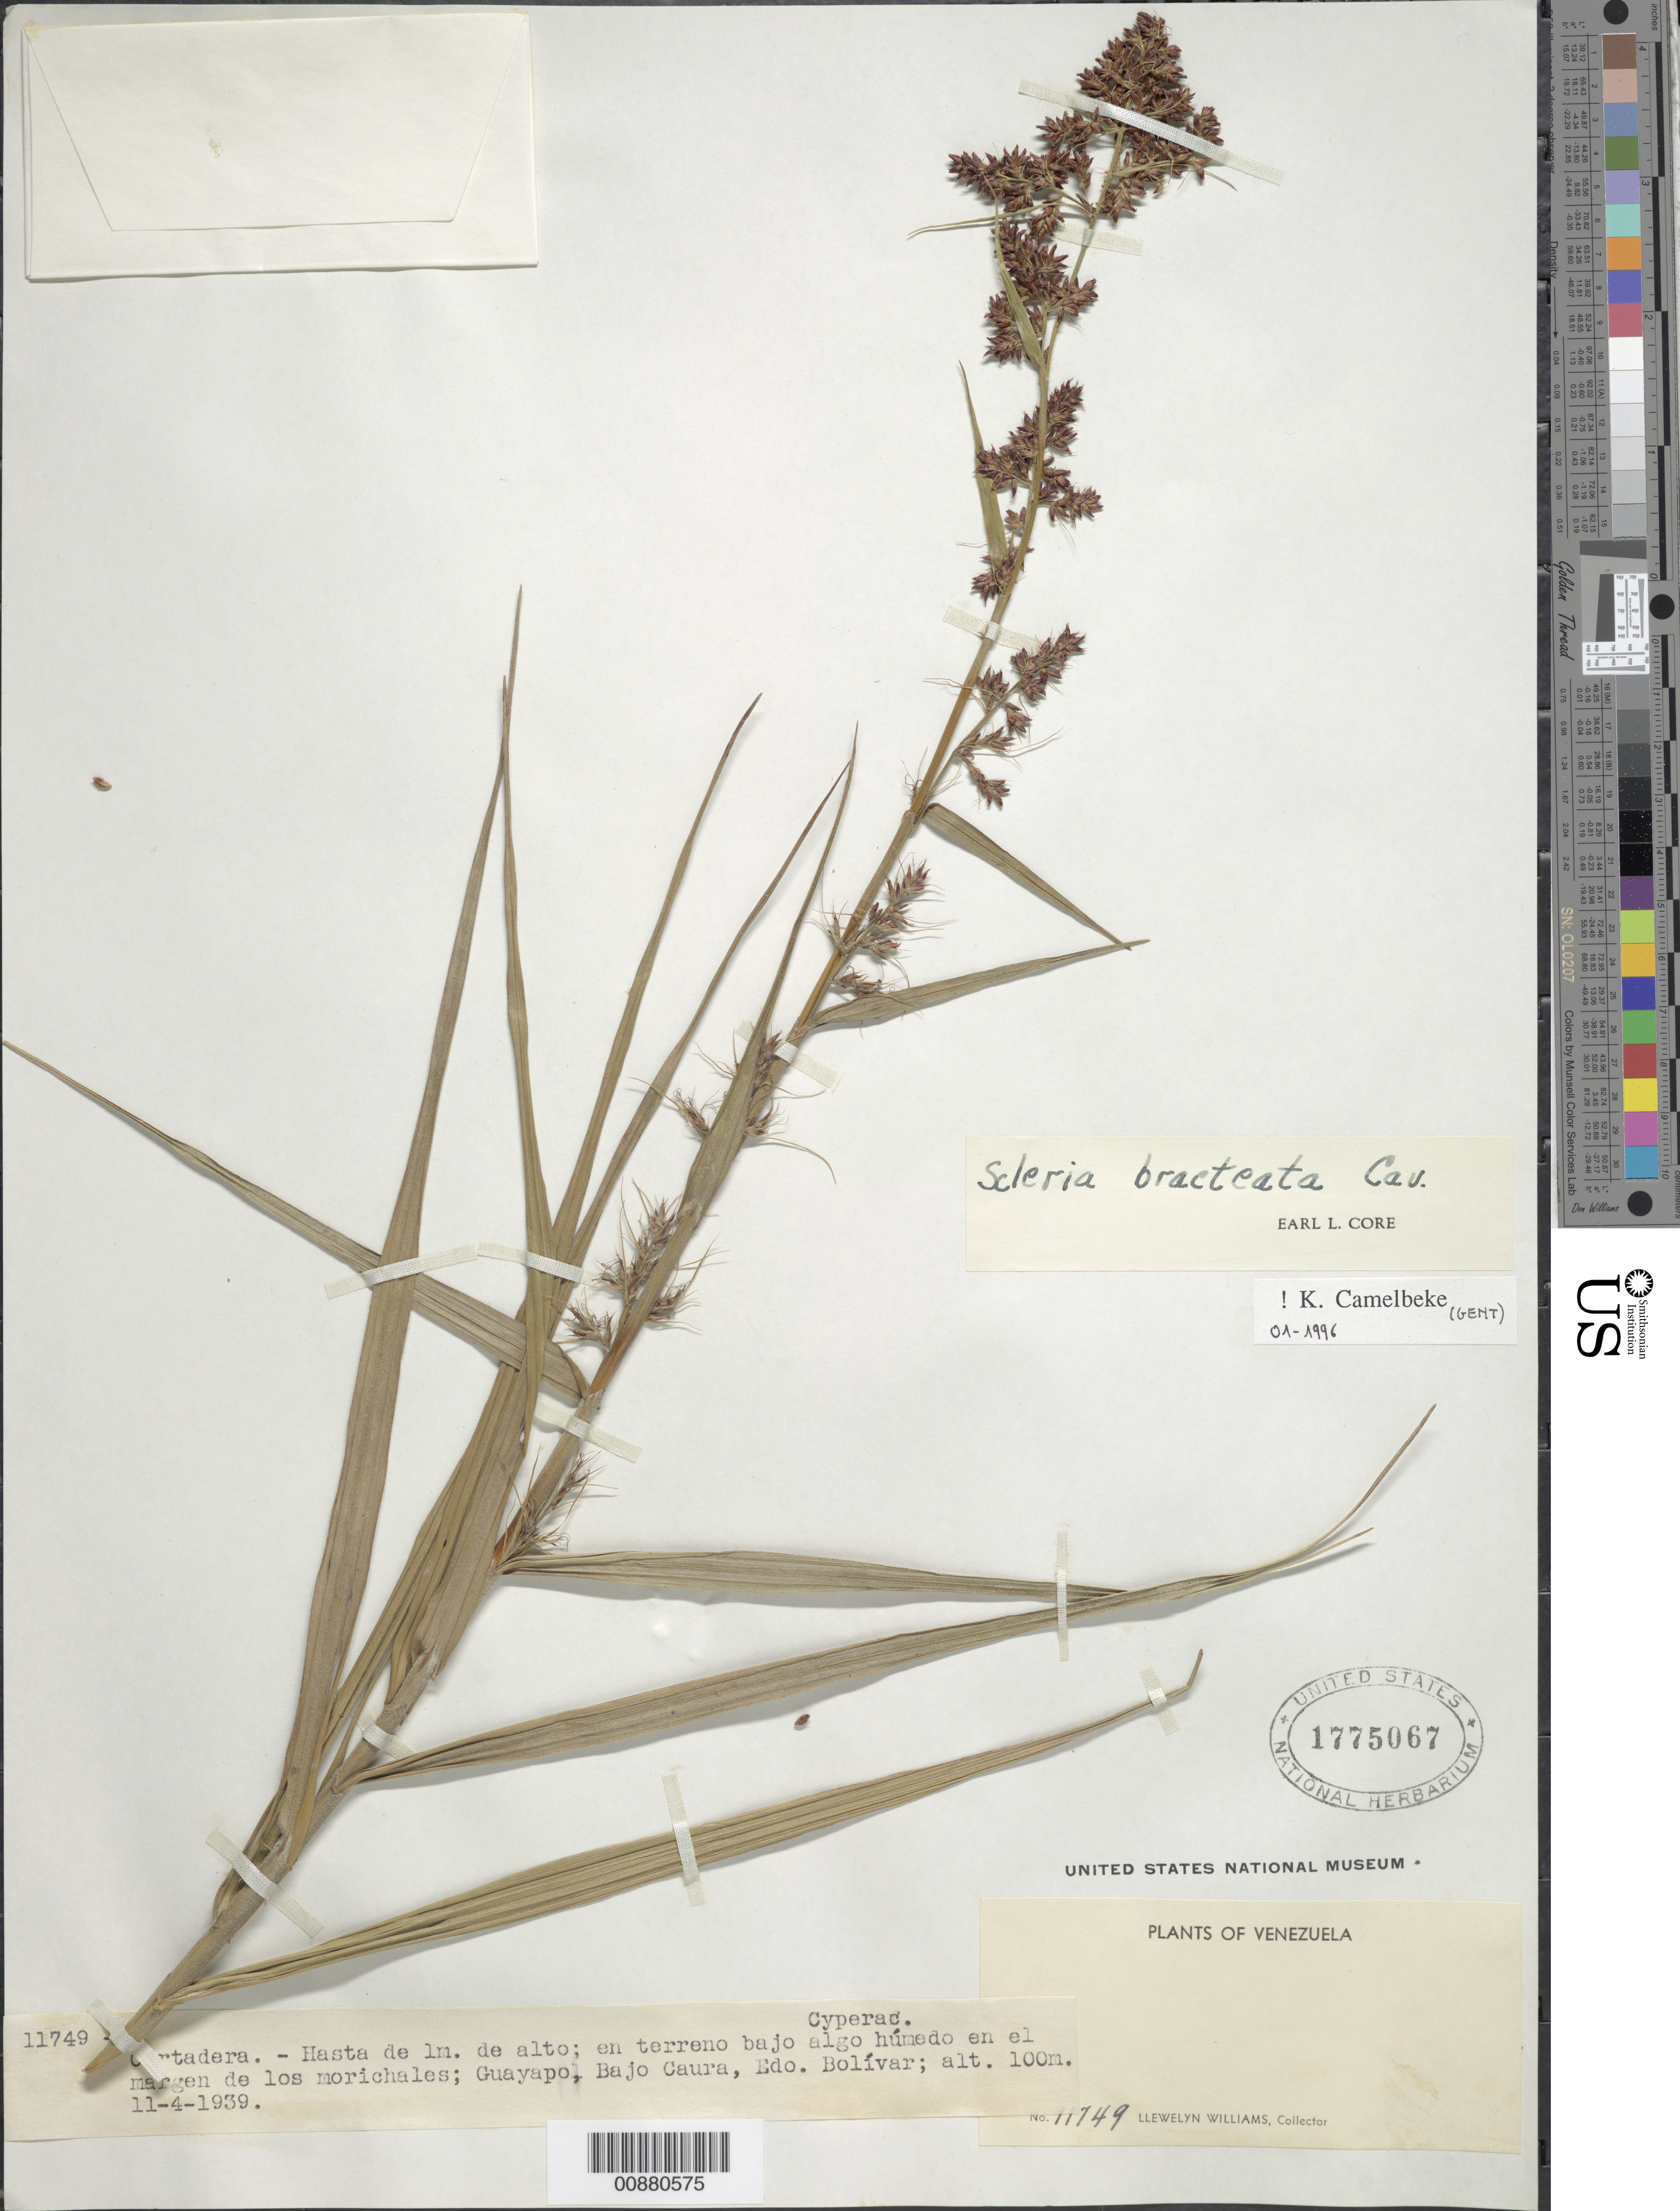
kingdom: Plantae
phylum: Tracheophyta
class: Liliopsida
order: Poales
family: Cyperaceae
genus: Scleria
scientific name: Scleria bracteata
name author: Cav.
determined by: Camelbeke, K.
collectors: Ll. Williams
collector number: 11749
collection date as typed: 11-Apr-39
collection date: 1939-04-11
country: Venezuela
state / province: Bolívar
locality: Guayapo, Bajo Caura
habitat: Terreno bajo algo humedo en el margen de los morichales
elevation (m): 100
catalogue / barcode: US 1775067